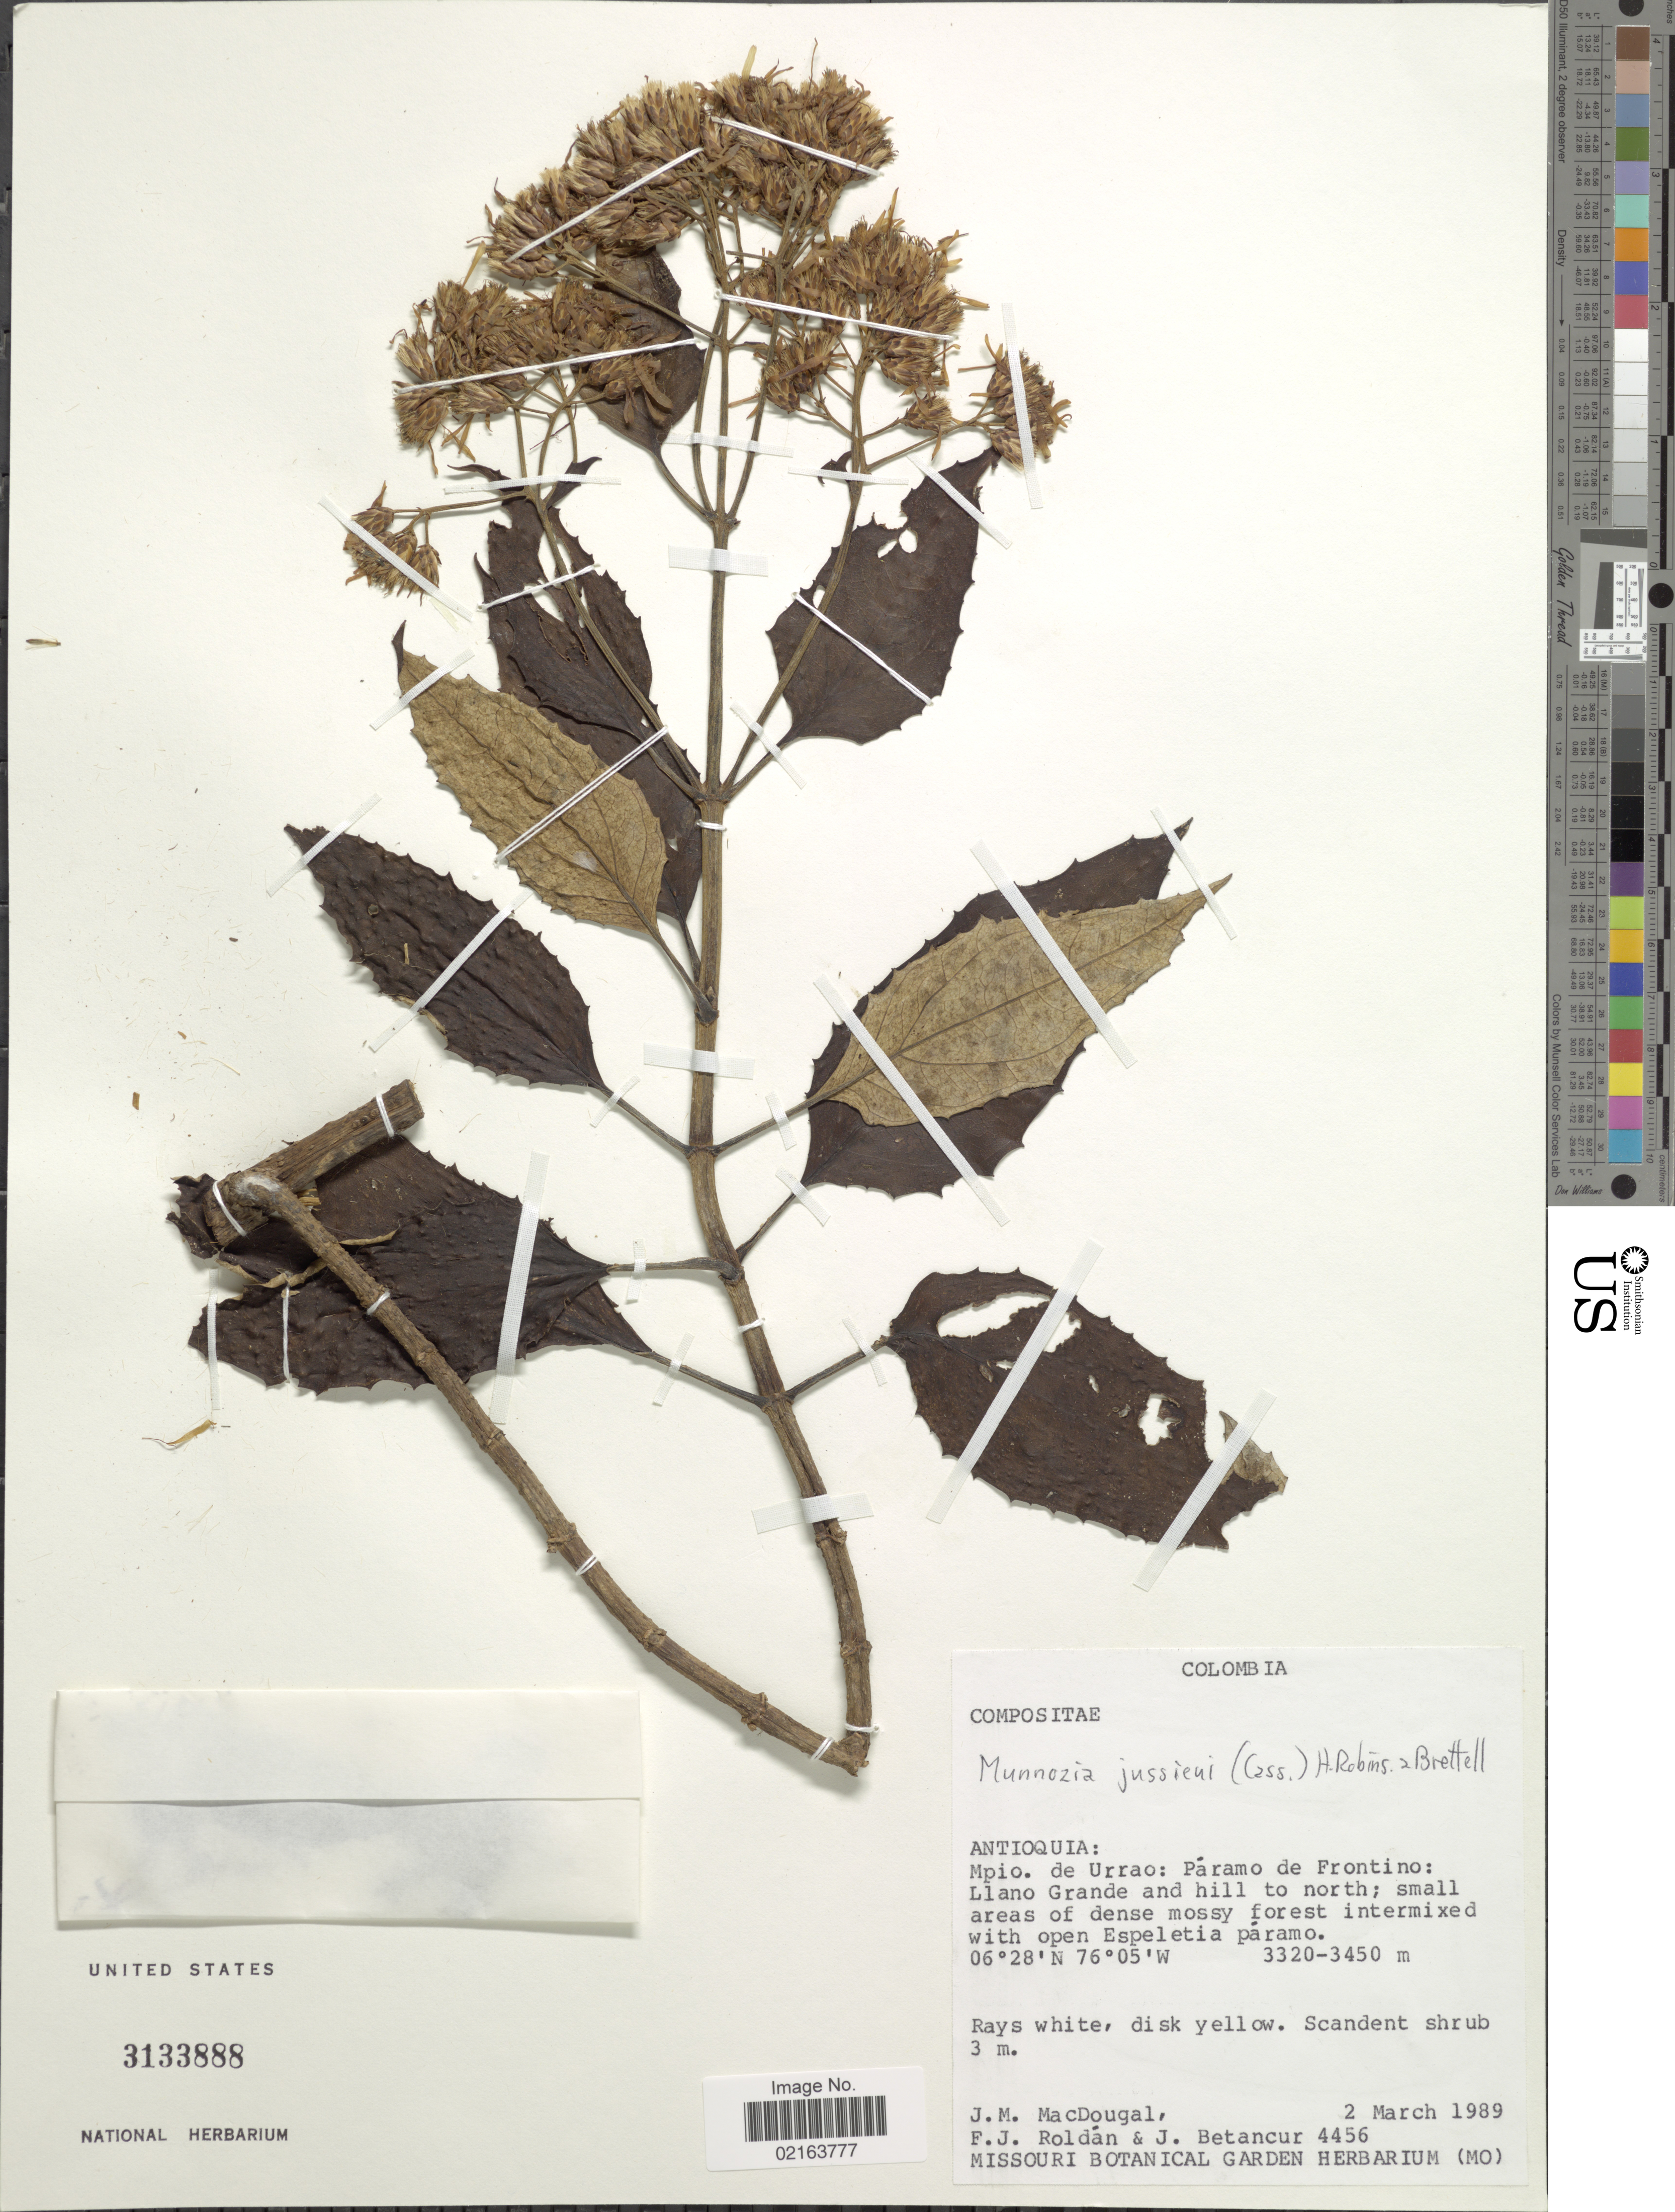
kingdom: Plantae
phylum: Tracheophyta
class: Magnoliopsida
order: Asterales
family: Asteraceae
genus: Munnozia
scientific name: Munnozia jussieui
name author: (Cass.) H. Rob. & Brettell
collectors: J. M. MacDougal, F. J. Roldán & J. Betancur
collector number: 4456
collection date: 1989-03-02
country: Colombia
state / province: Antioquia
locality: Mpio. de Urrao: paramo de Frontino: Llano Grande and hill to north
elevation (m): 3320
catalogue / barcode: US 3133888